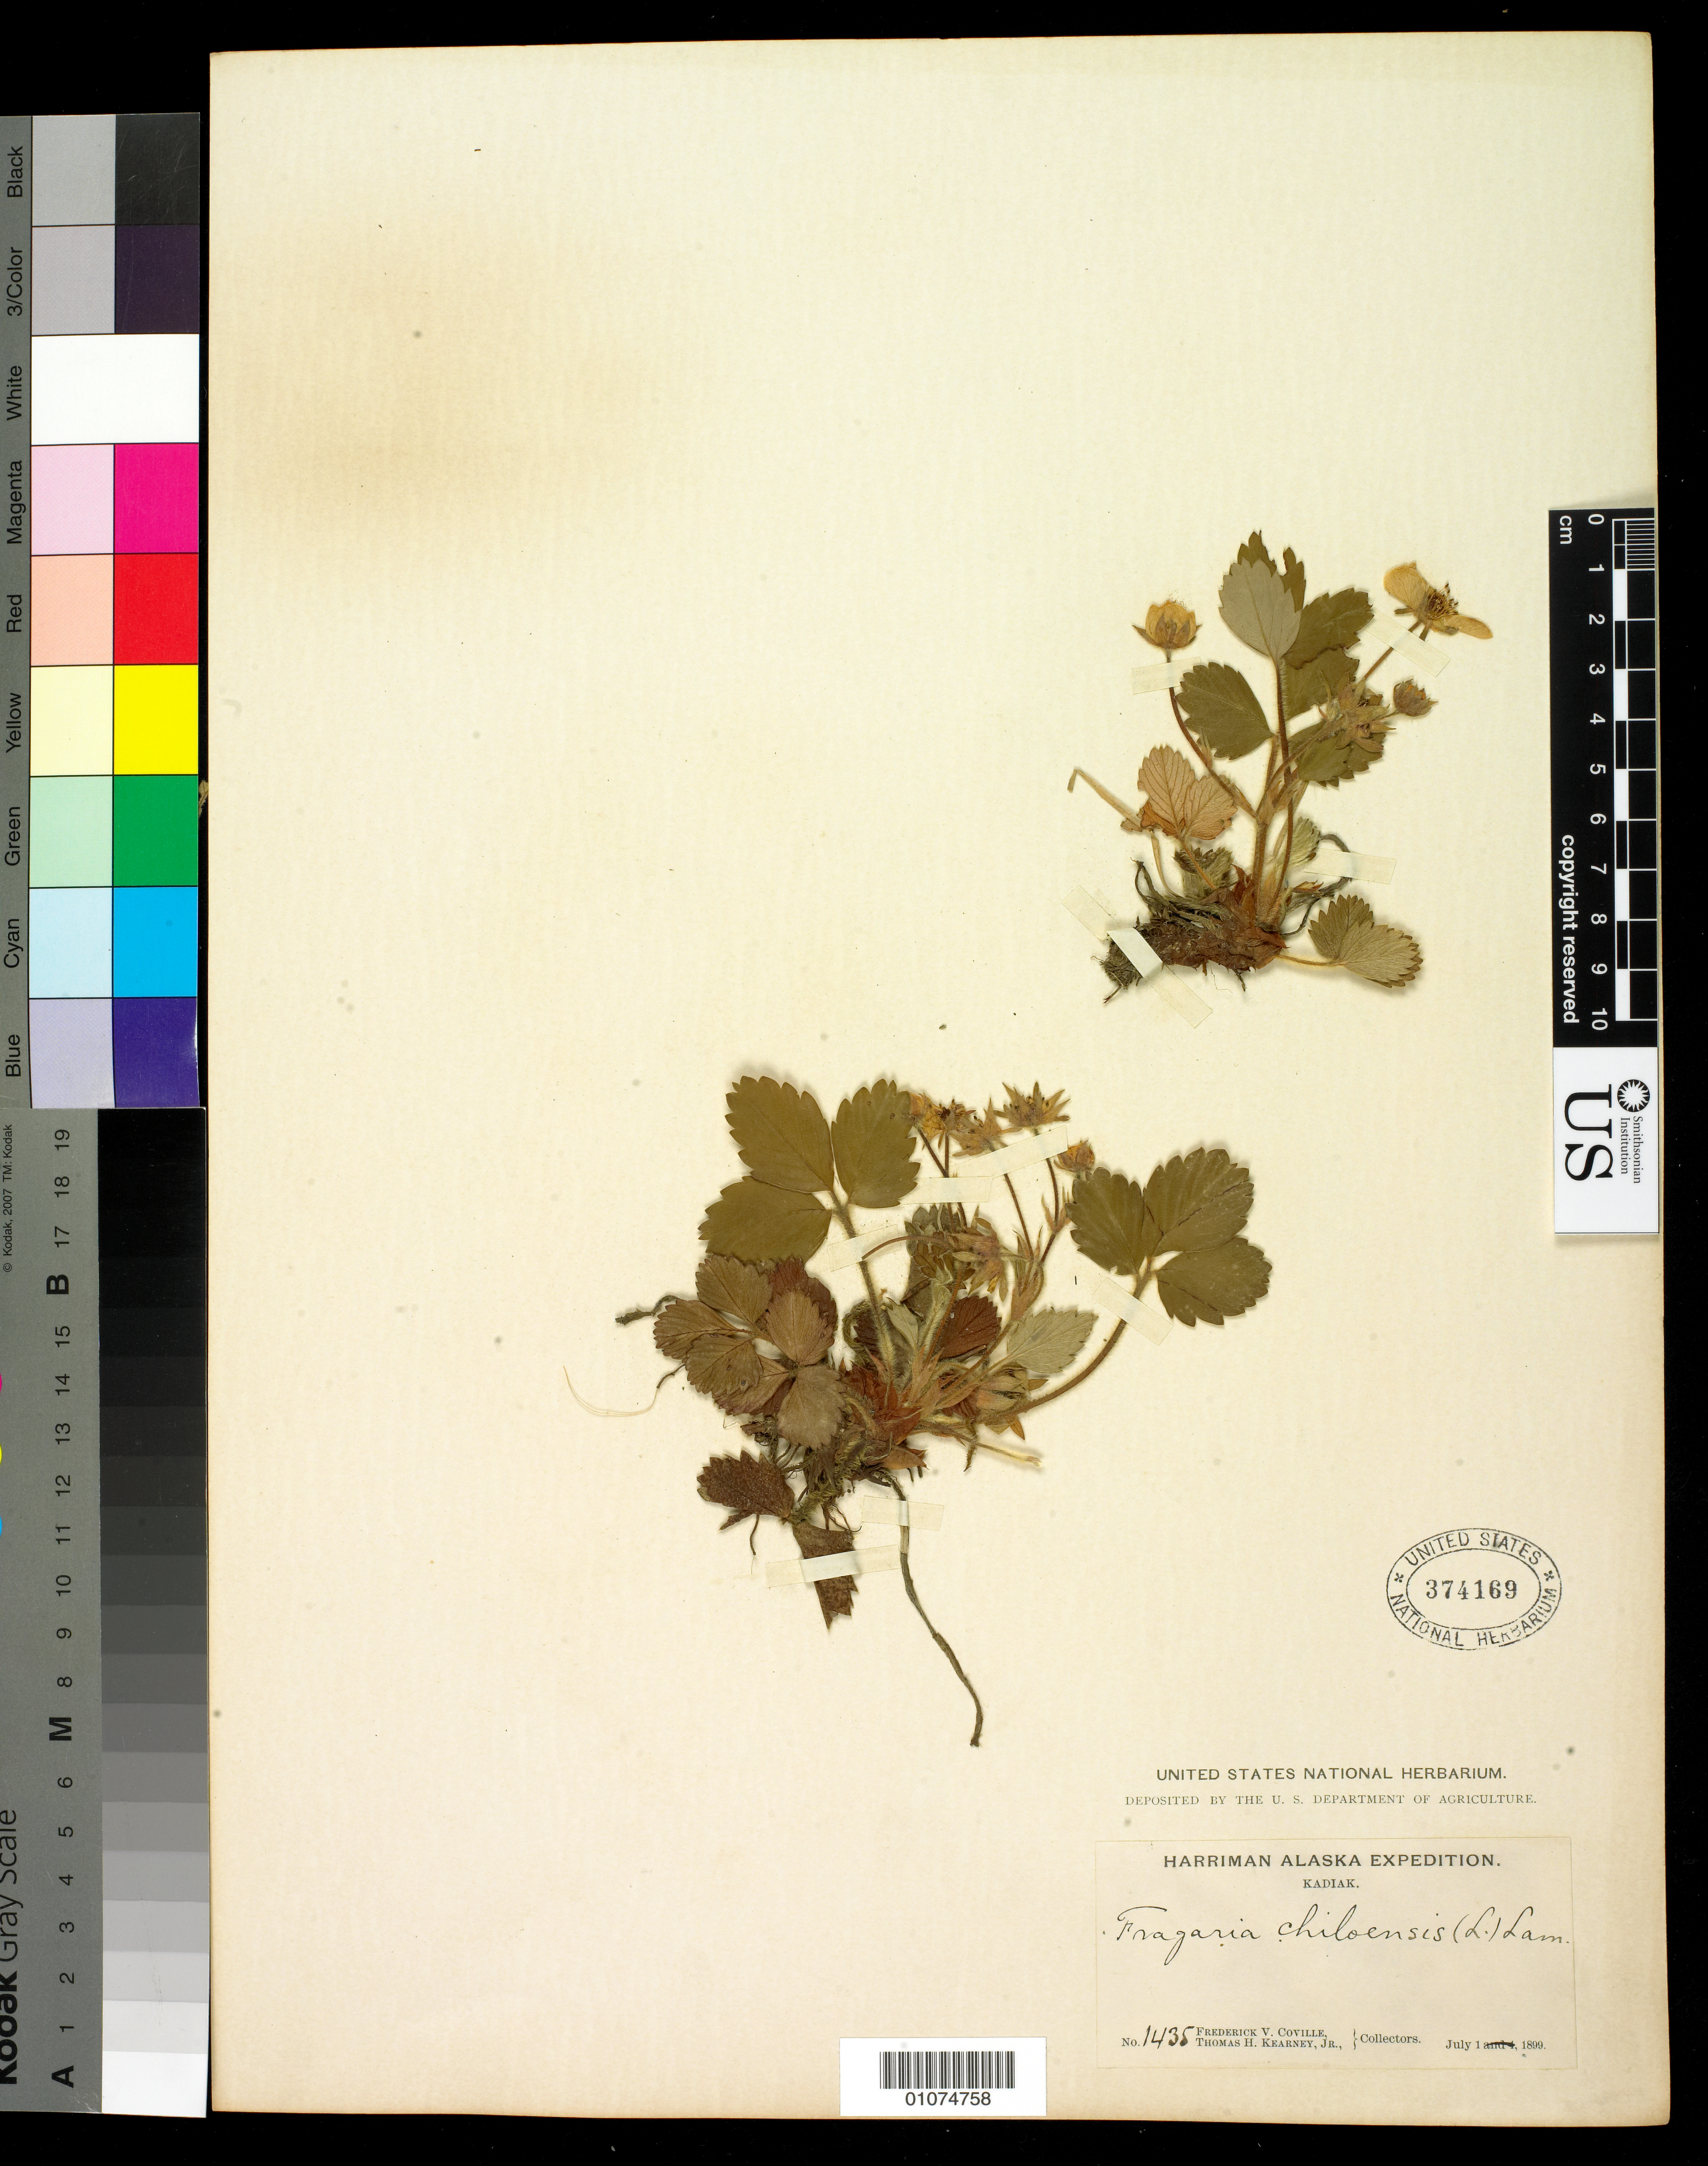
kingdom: Plantae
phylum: Tracheophyta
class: Magnoliopsida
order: Rosales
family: Rosaceae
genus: Fragaria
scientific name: Fragaria chiloensis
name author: (L.) Mill.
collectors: F. V. Coville & T. H. Kearney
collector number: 1435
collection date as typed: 01 Jul 1899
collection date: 1899-07-01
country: United States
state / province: Alaska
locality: Kadiak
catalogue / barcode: US 374169